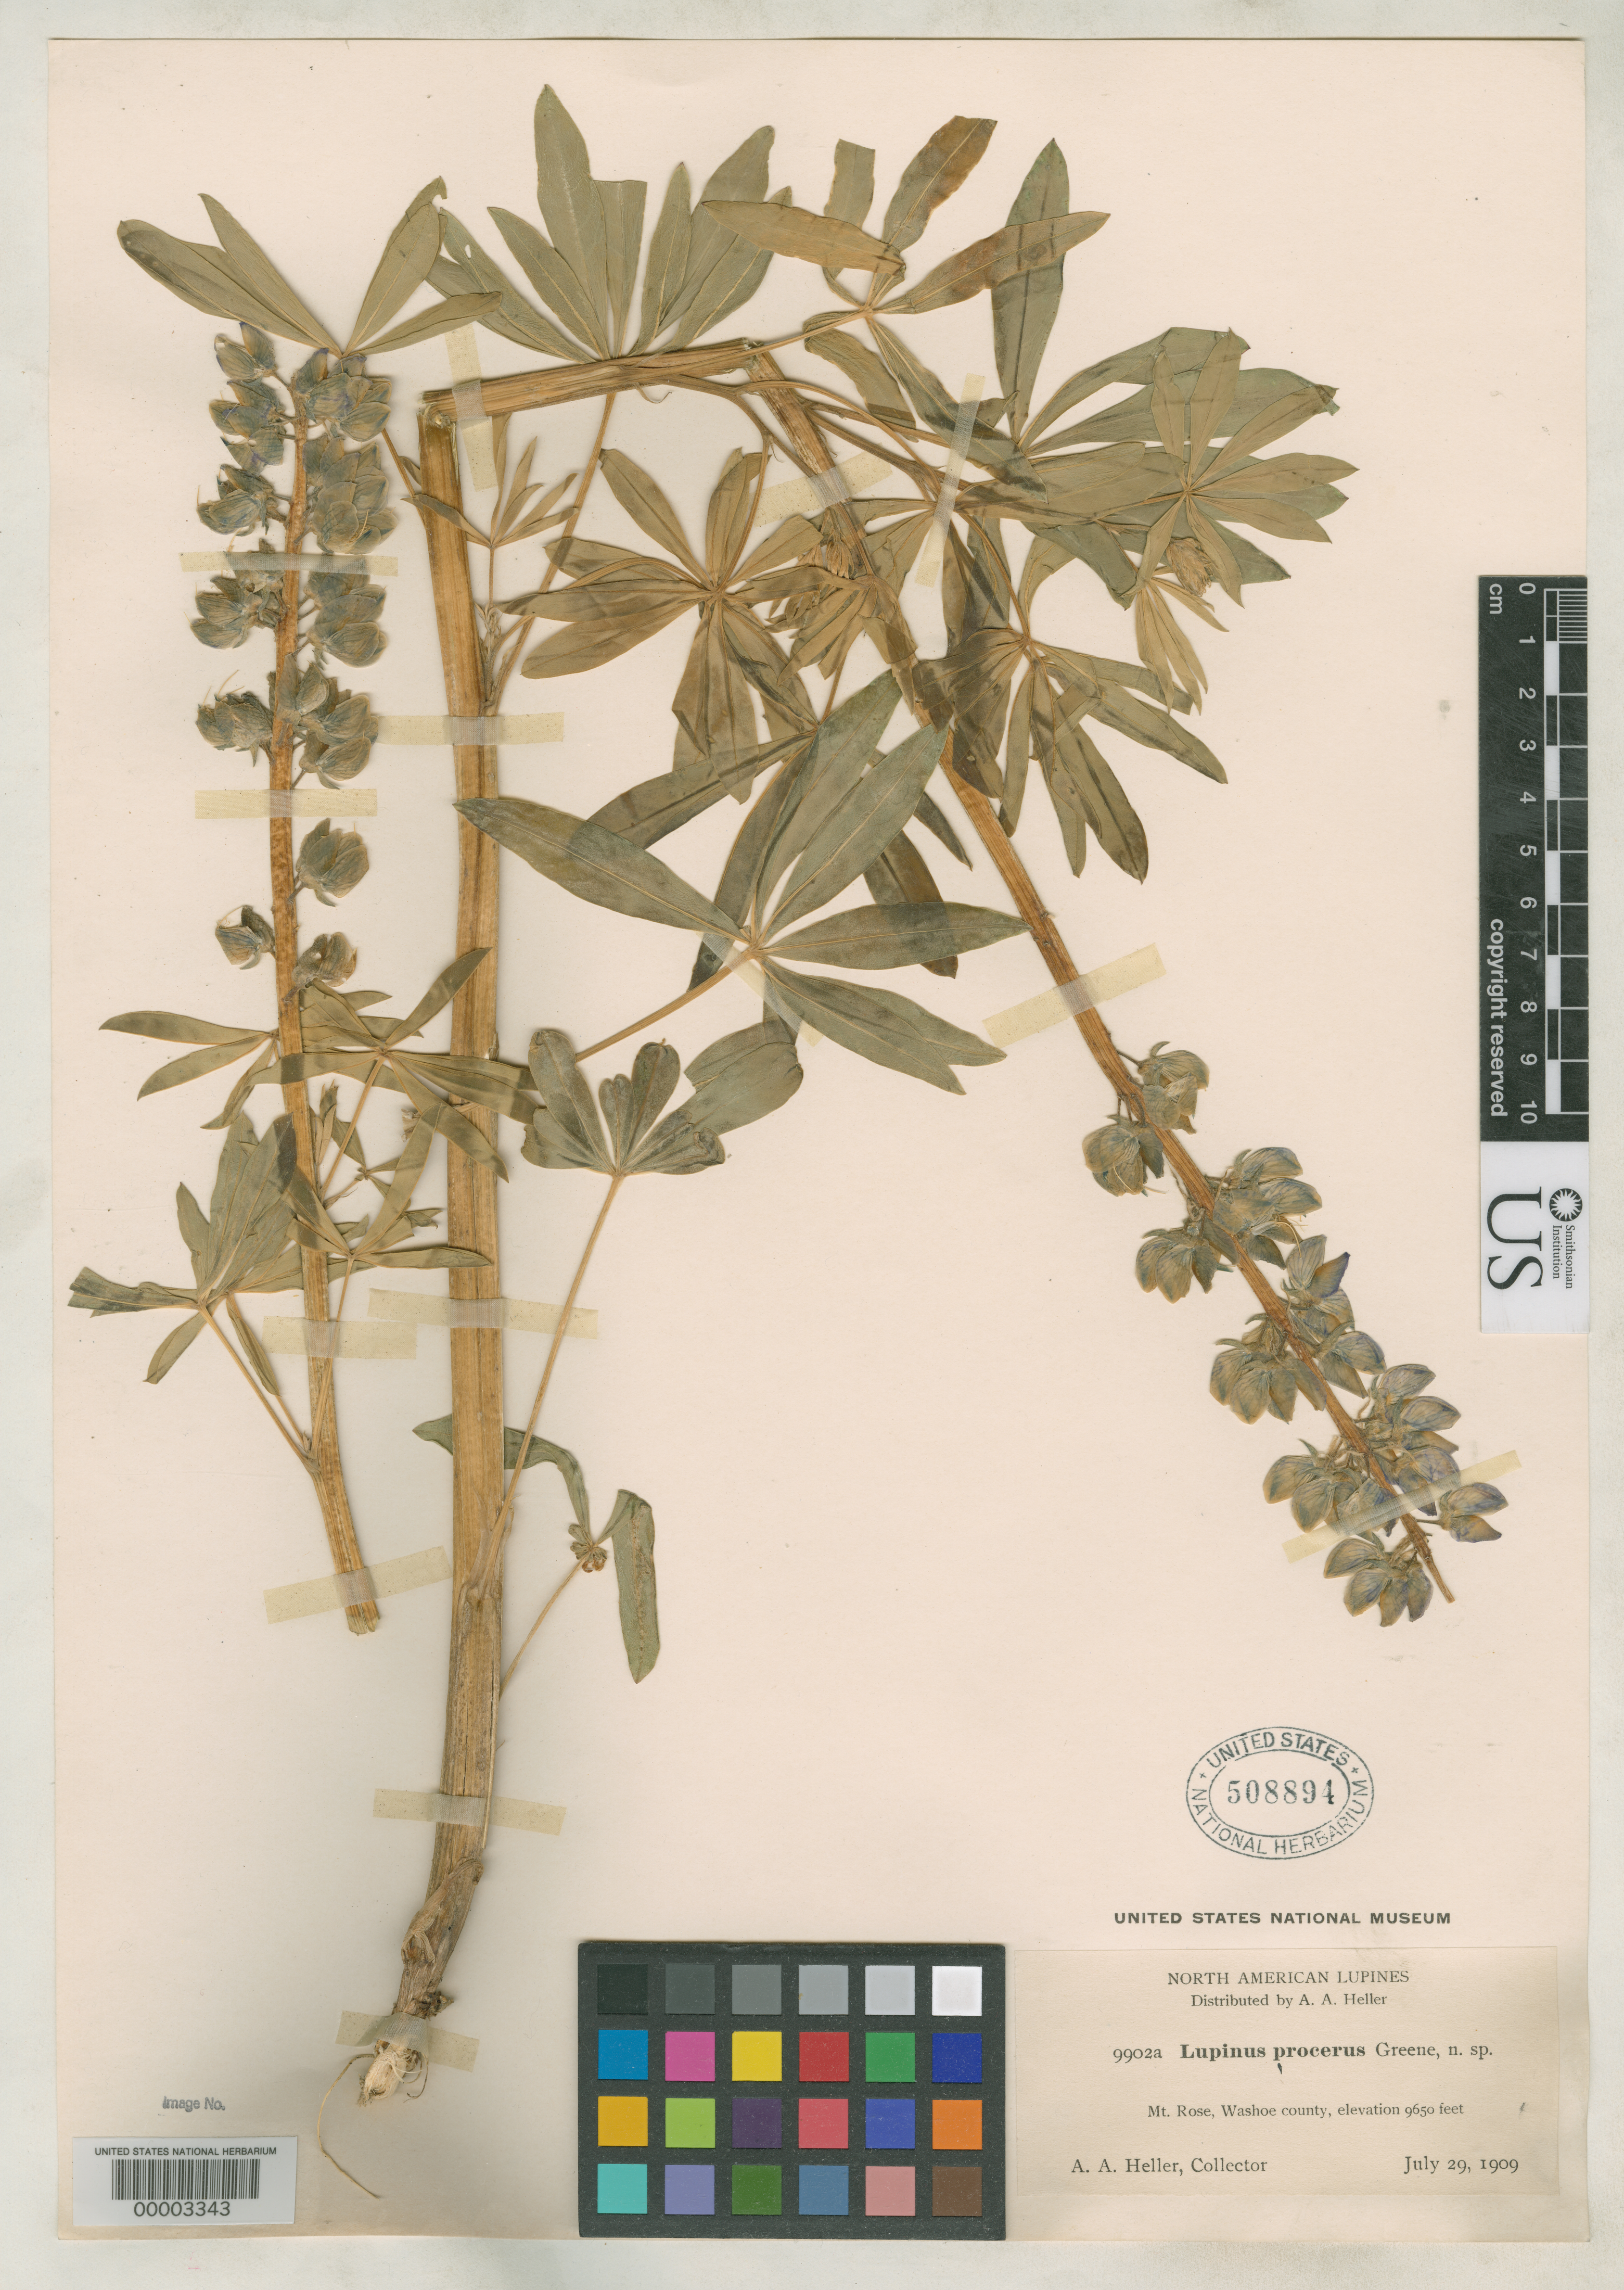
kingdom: Plantae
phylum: Tracheophyta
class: Magnoliopsida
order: Fabales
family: Fabaceae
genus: Lupinus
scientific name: Lupinus procerus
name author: Greene ex A. Heller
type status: Isotype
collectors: A. A. Heller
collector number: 9902 a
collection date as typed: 29 Jul 1909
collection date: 1909-07-29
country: United States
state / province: Nevada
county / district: Washoe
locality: Mt. Rose.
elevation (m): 2941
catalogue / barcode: US 508894